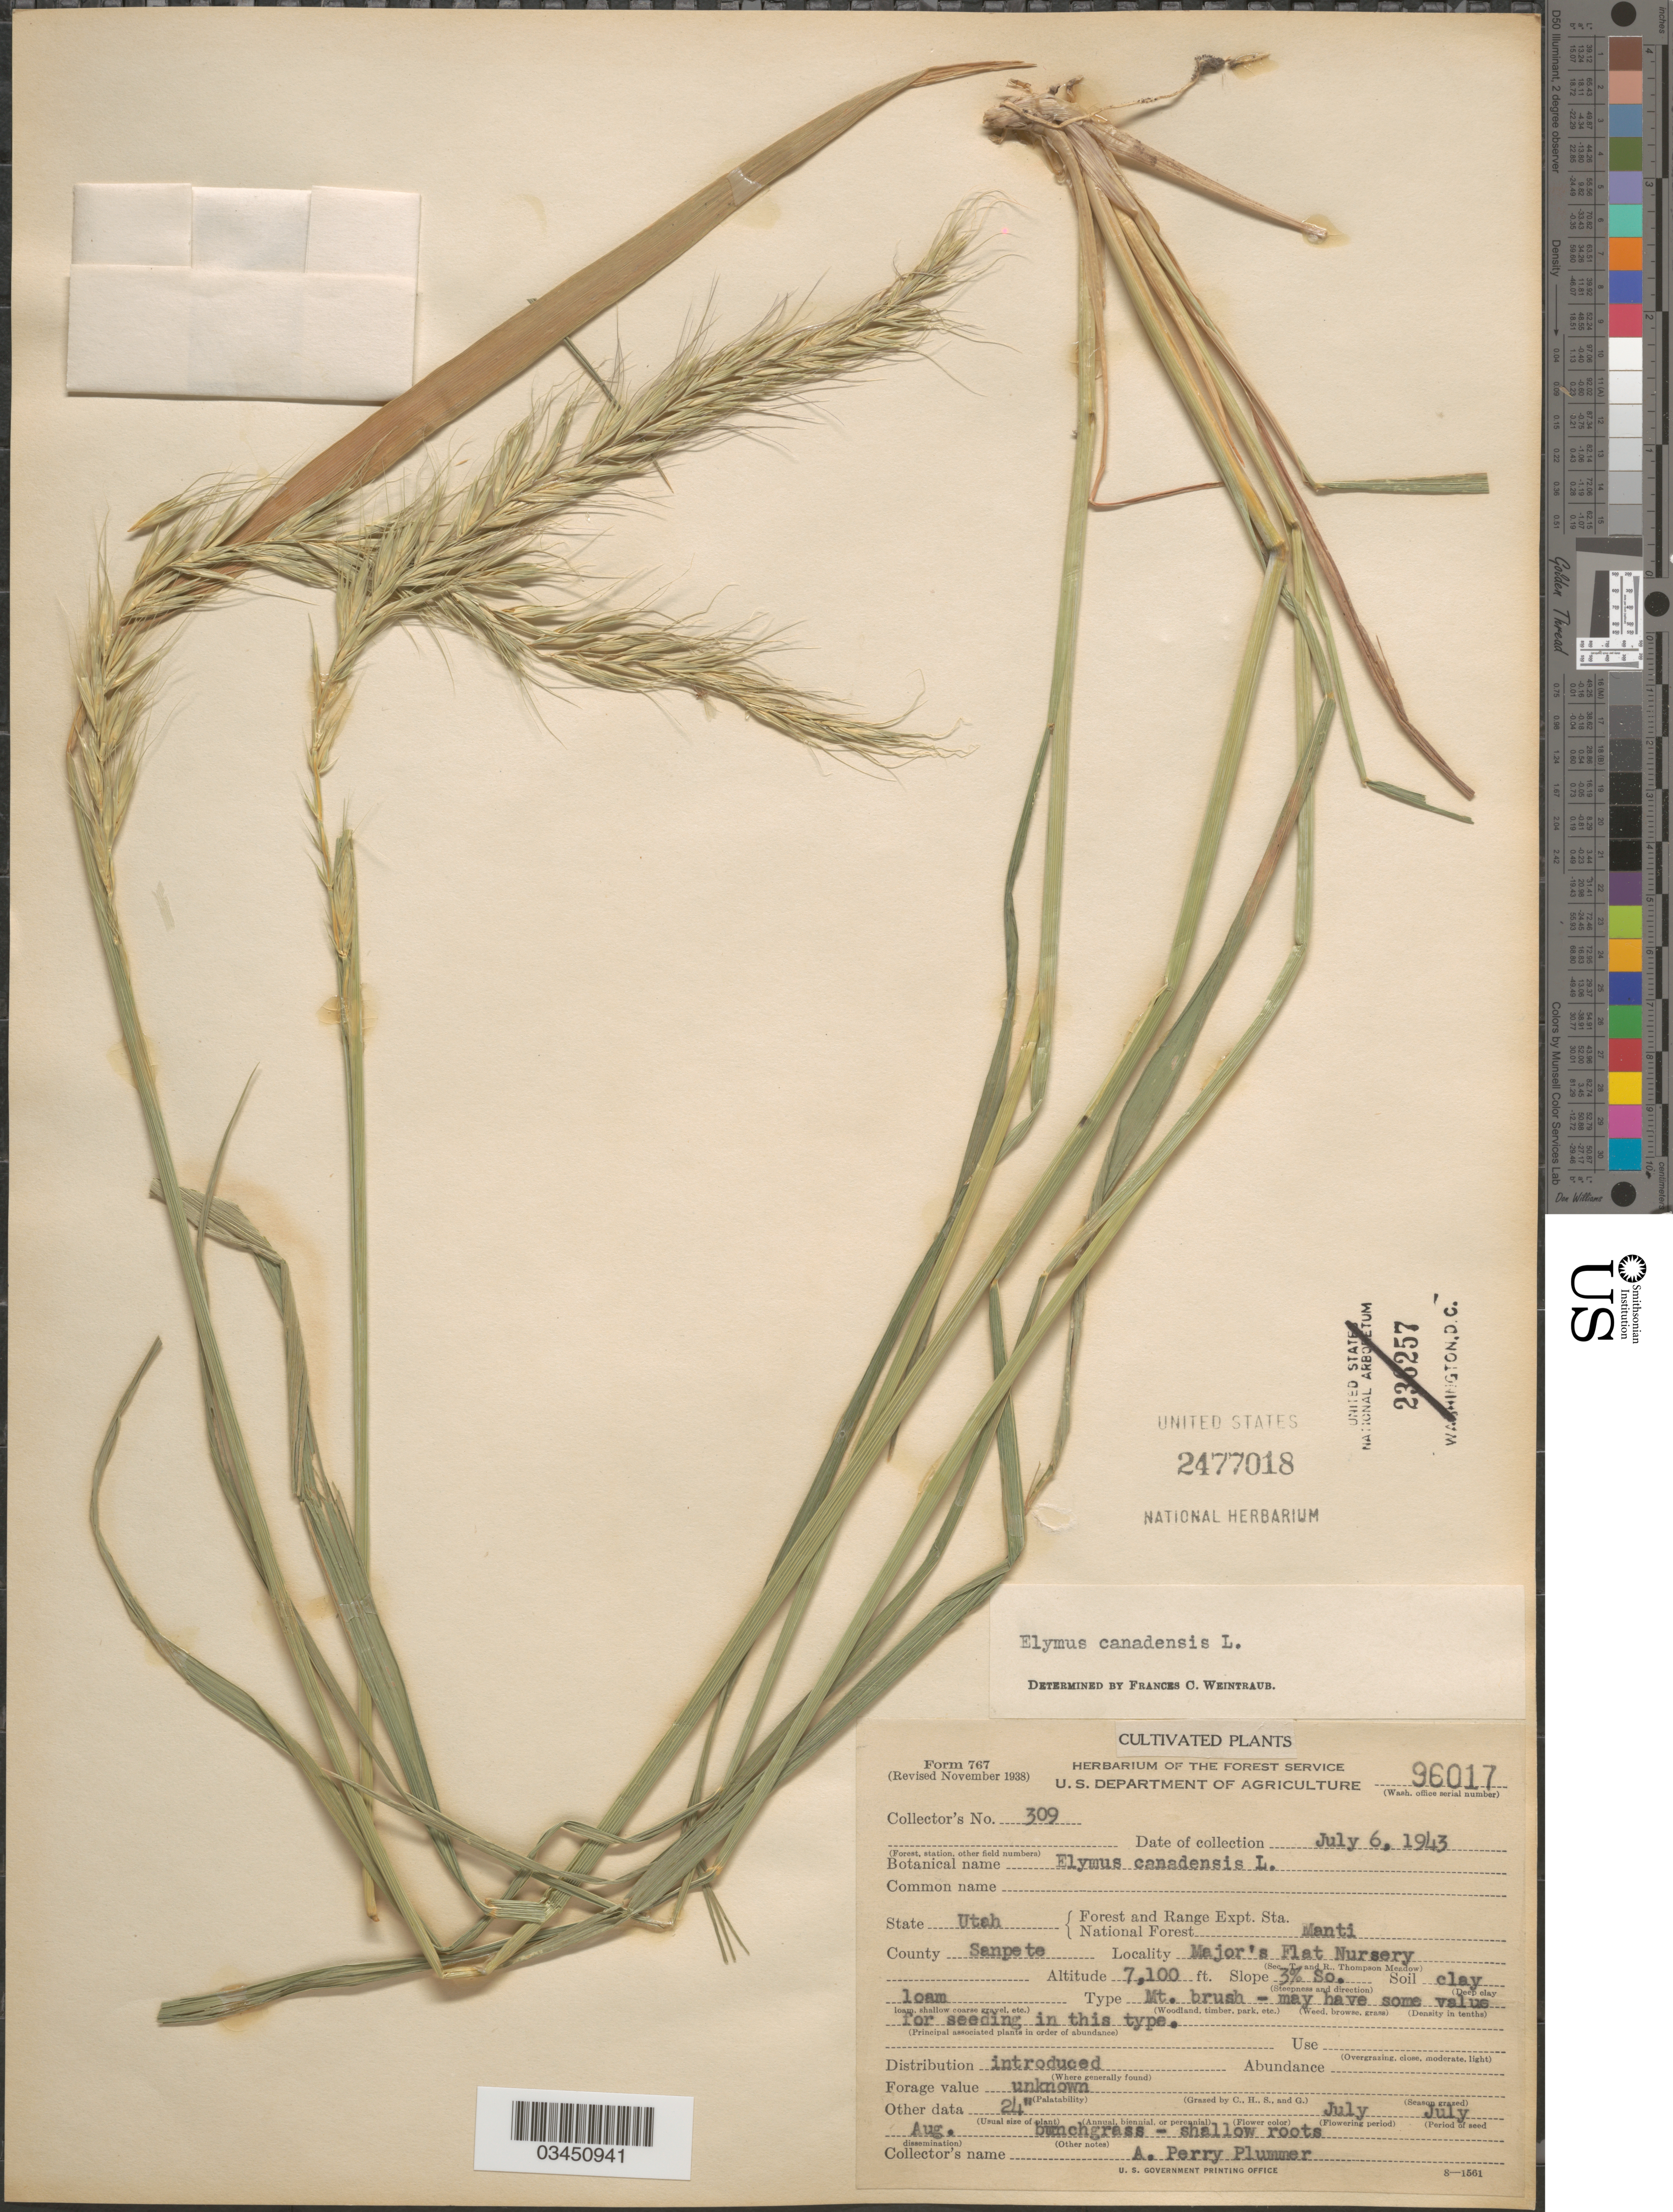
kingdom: Plantae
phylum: Tracheophyta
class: Liliopsida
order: Poales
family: Poaceae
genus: Elymus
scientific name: Elymus canadensis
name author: L.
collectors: A. Plummer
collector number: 309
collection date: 1943-07-06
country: United States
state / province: Utah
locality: Forest and Range Expt. Sta. National Forest Manti. County Sanpete. Major's Flat Nursery.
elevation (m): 2164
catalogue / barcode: US 2477018